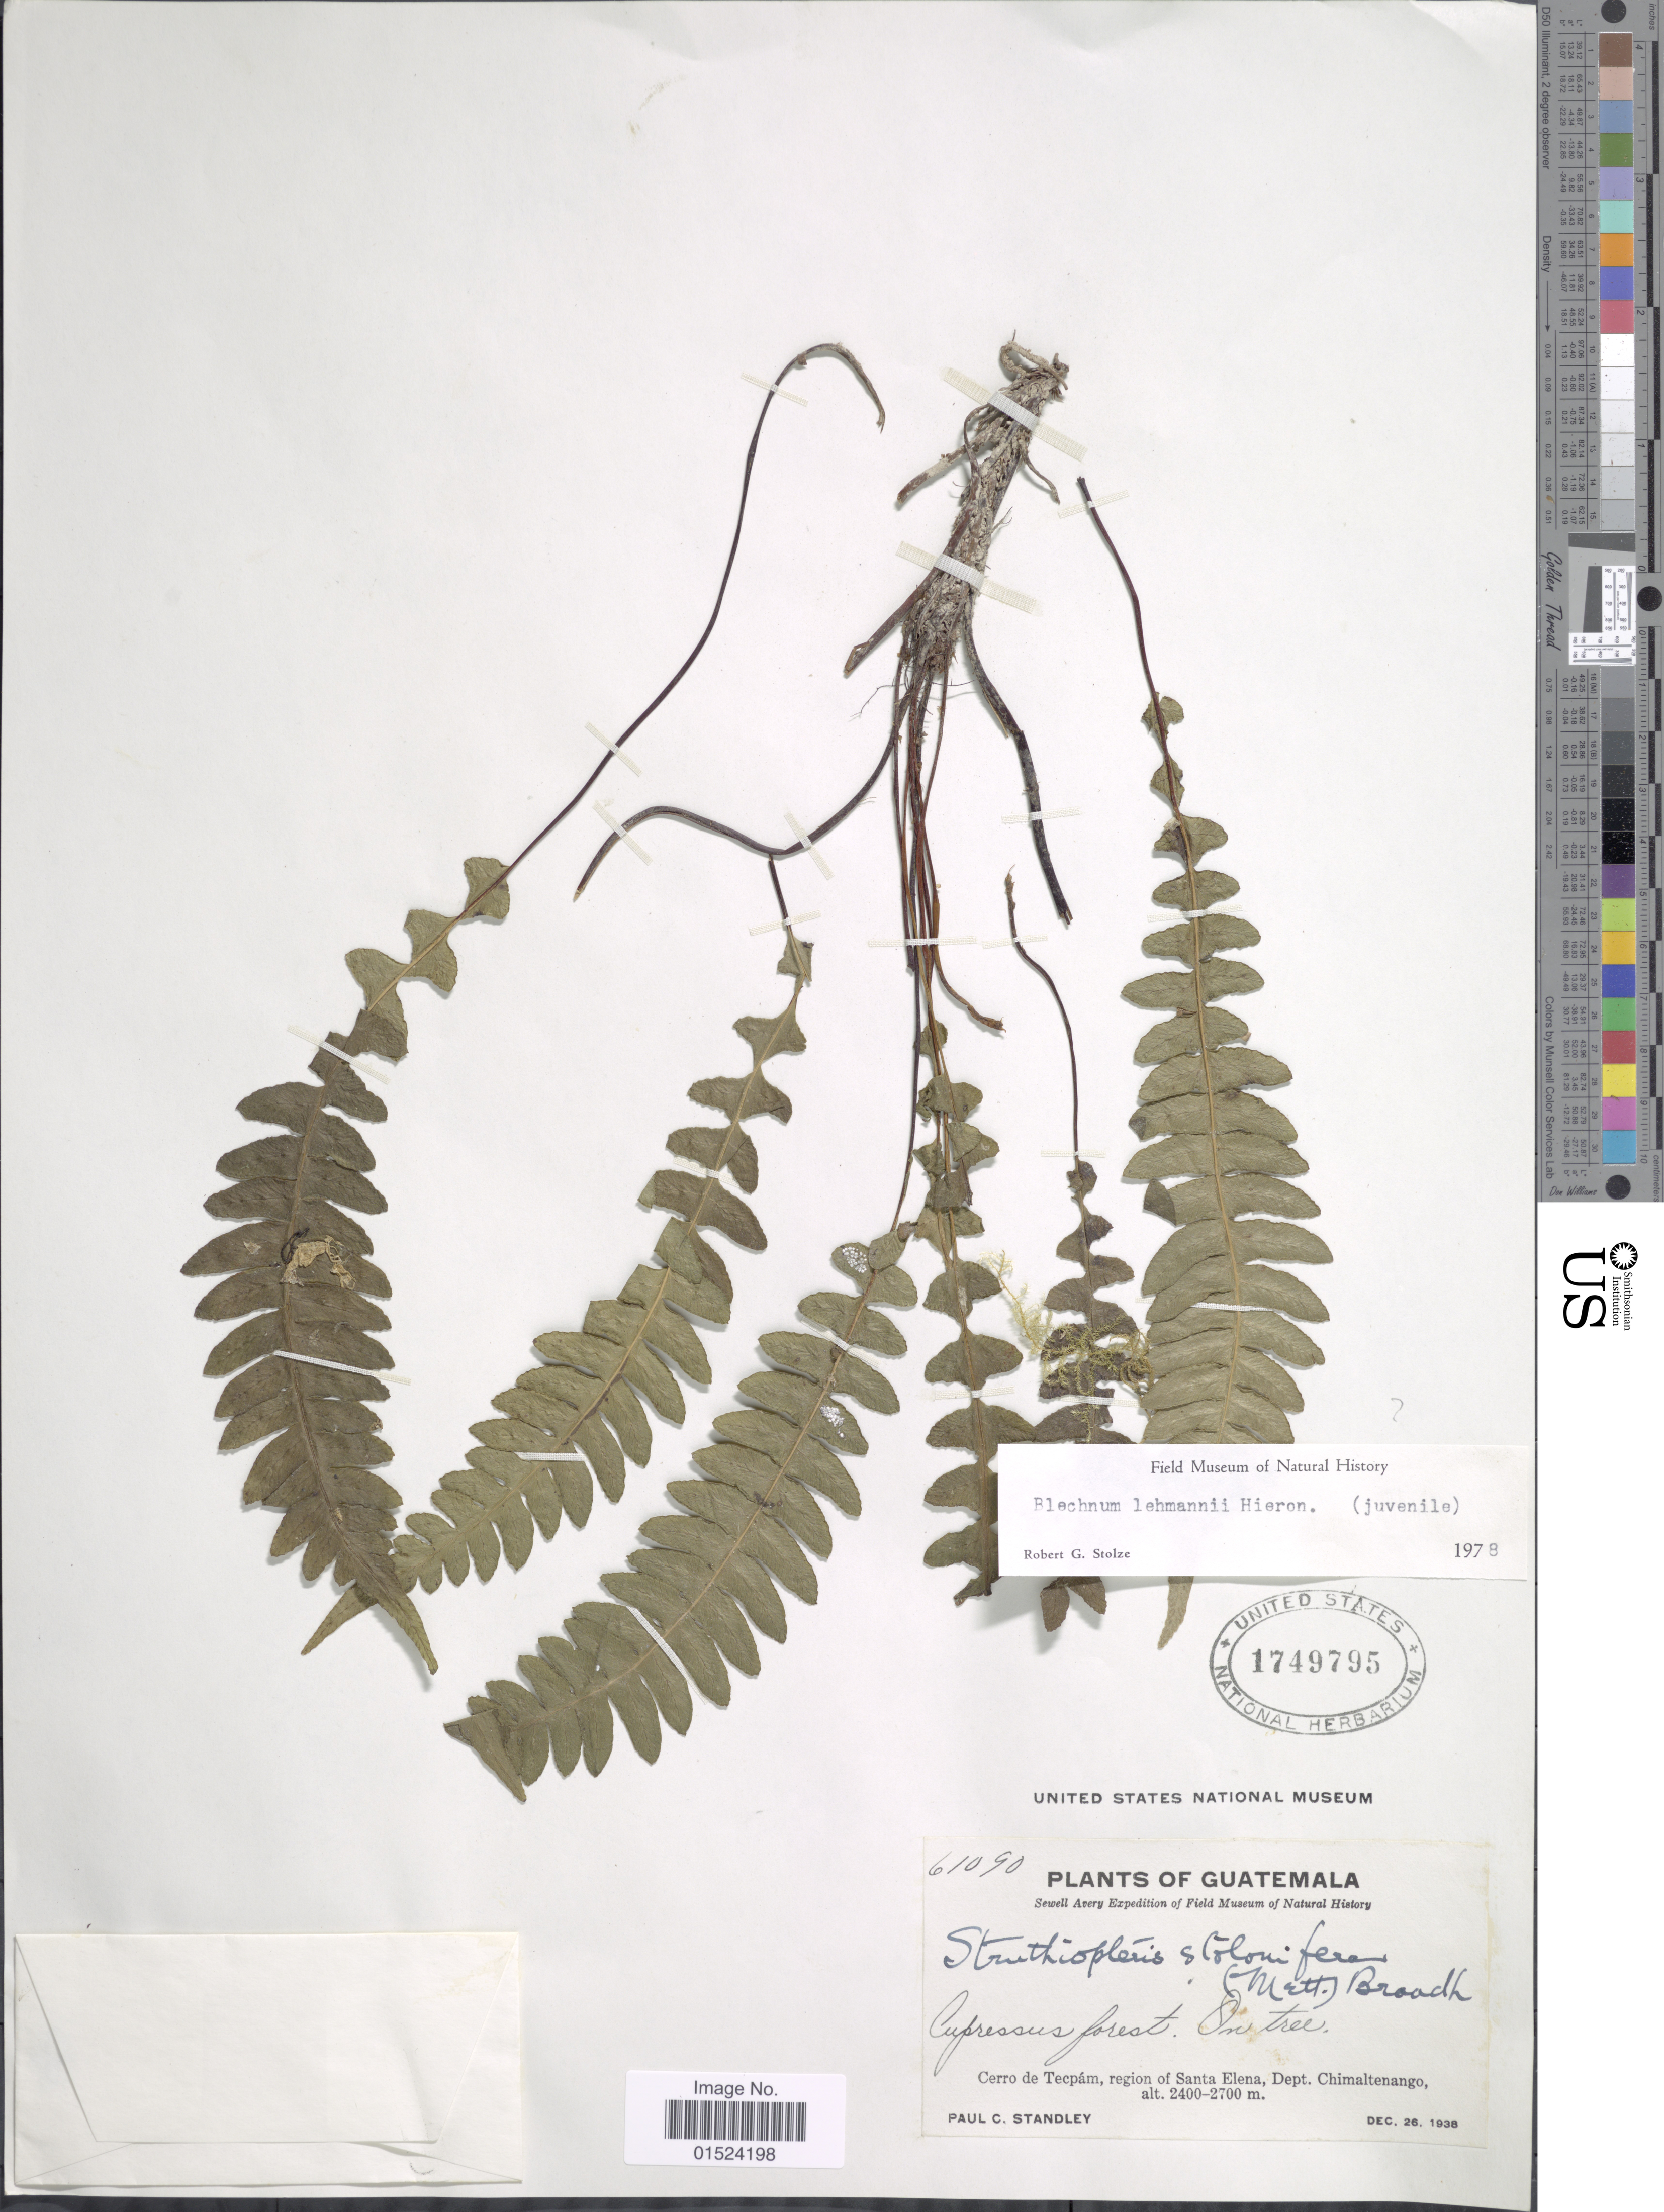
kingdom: Plantae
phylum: Tracheophyta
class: Polypodiopsida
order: Polypodiales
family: Blechnaceae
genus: Blechnum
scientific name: Blechnum l'herminieri subsp. l'herminieri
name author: (Bory) C. Chr.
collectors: P. C. Standley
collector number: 61090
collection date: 1938-12-26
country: Guatemala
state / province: Chimaltenango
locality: Cerro de Tecpám, region of Santa Elena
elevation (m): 2400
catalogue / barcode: US 1749795